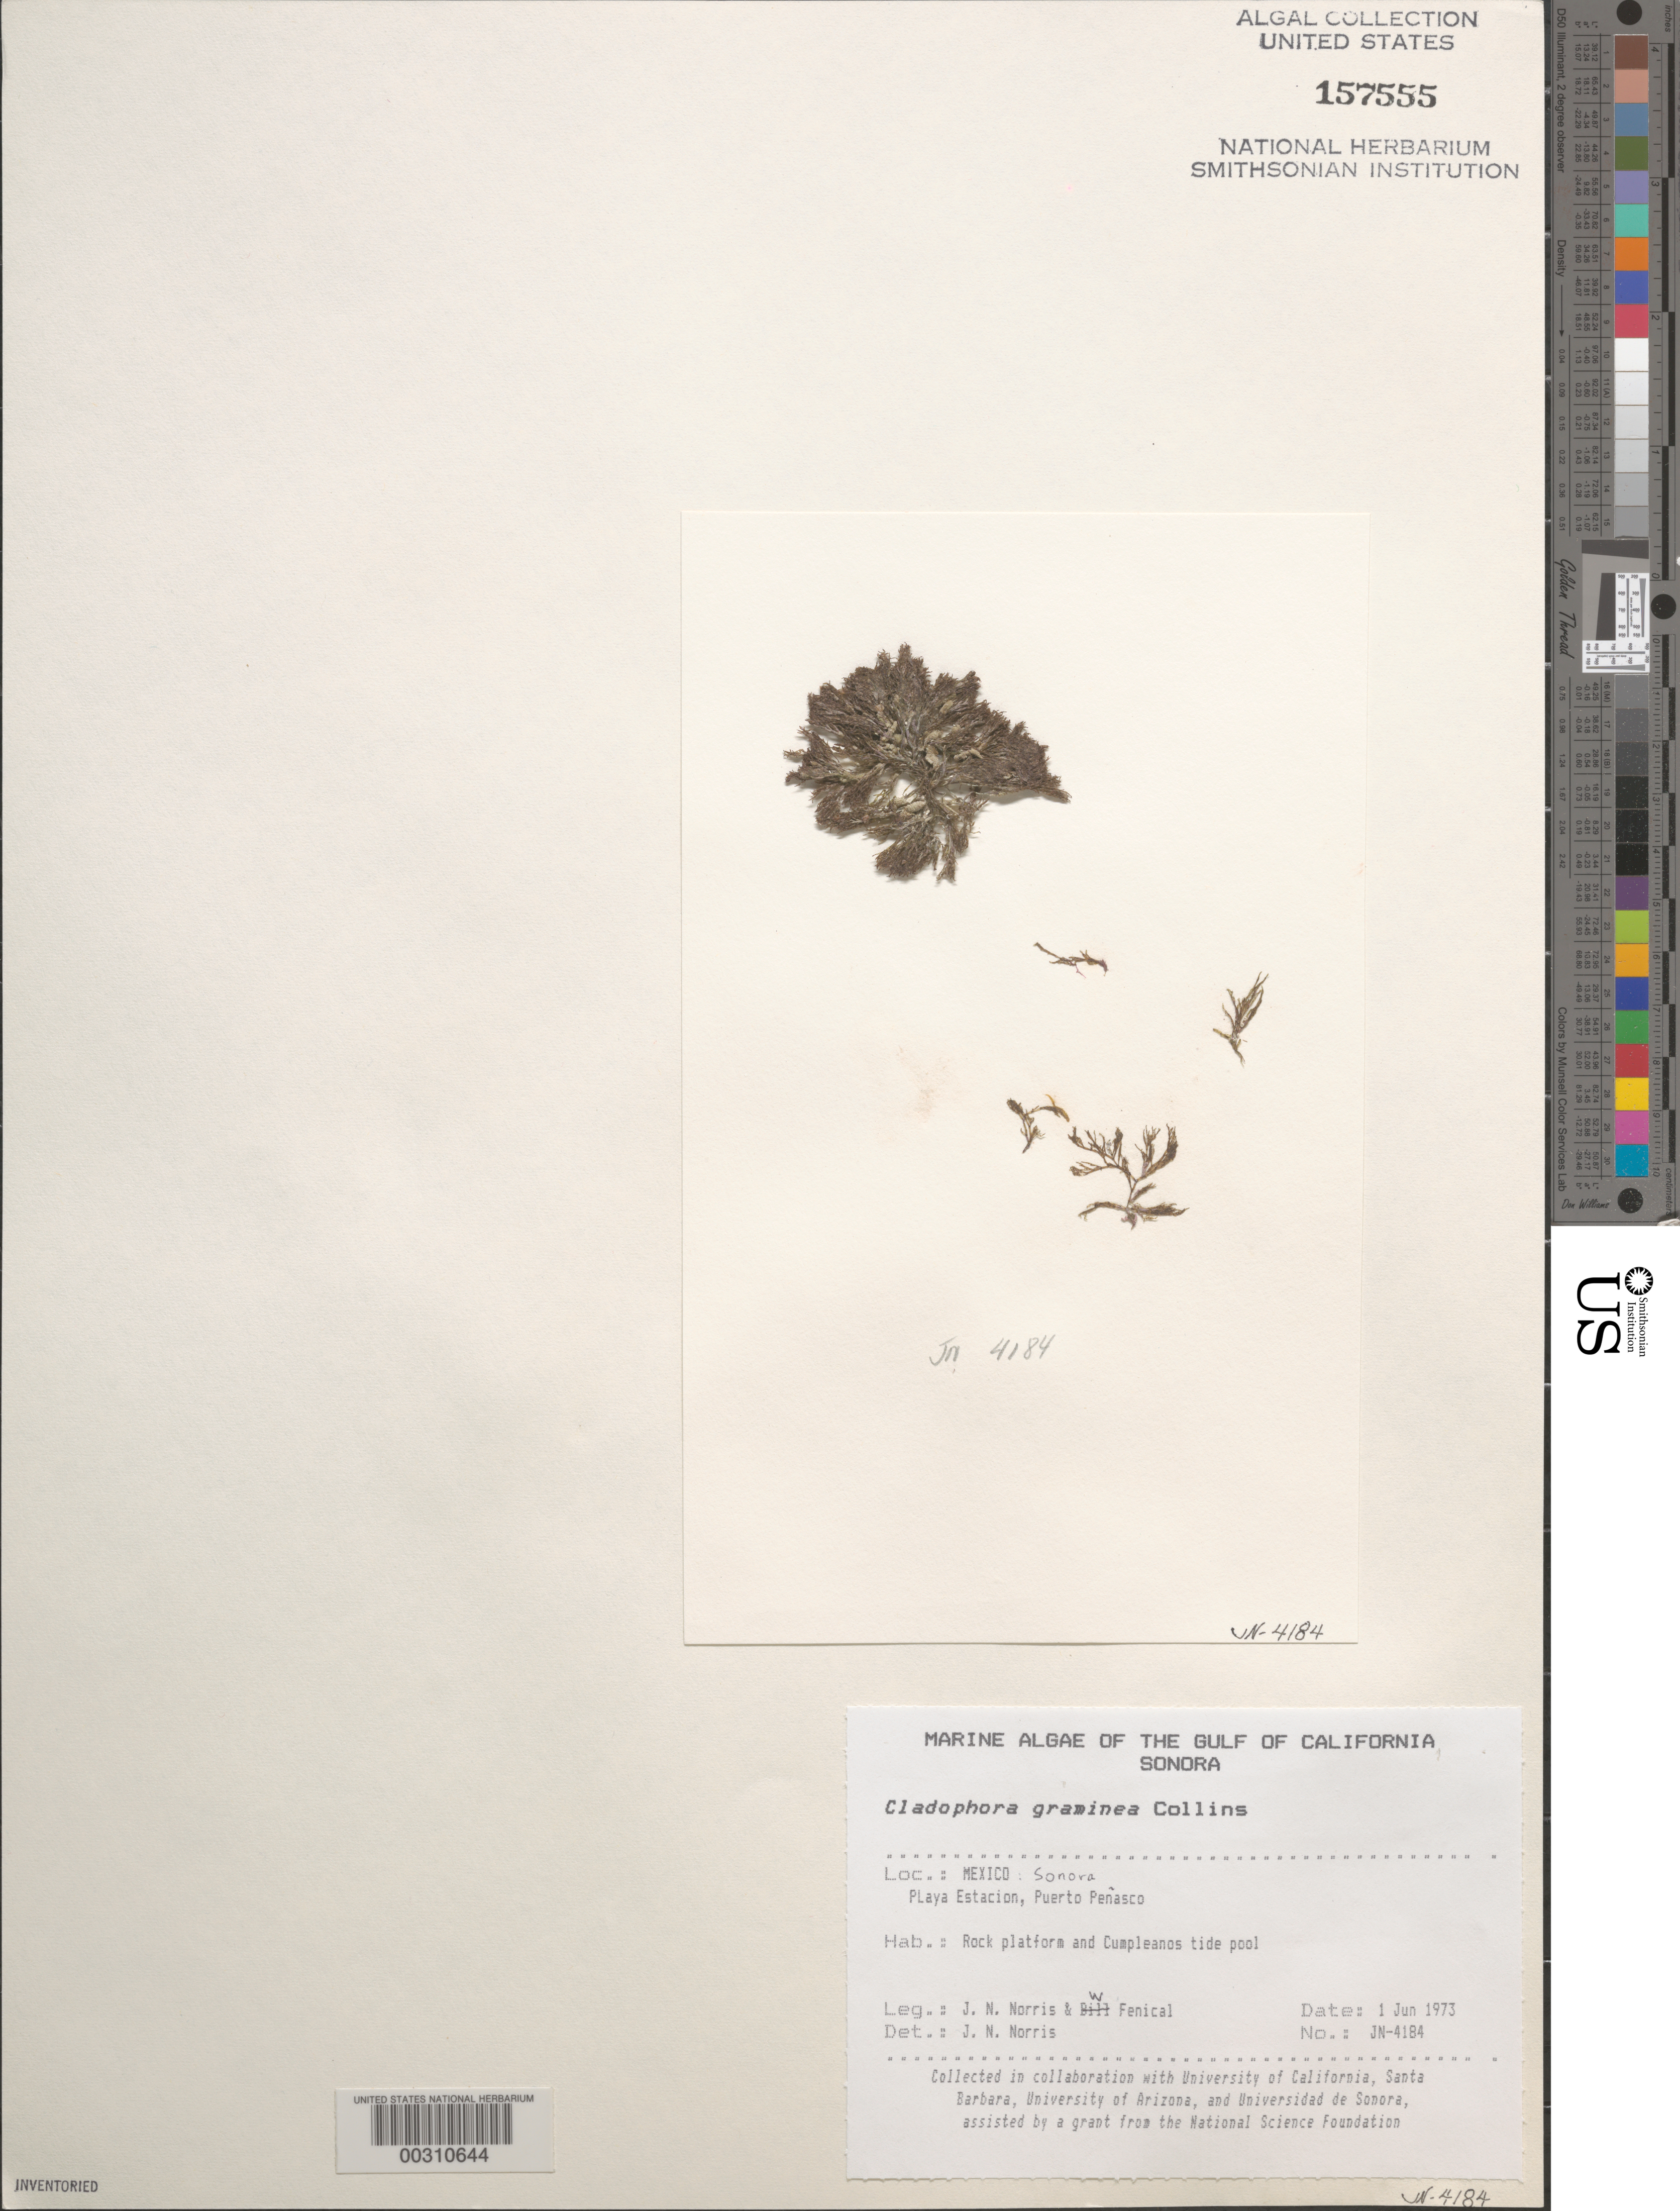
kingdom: Plantae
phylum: Chlorophyta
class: Ulvophyceae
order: Cladophorales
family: Cladophoraceae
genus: Cladophora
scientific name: Cladophora graminea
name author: Collins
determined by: Norris, James N.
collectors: J. N. Norris & W. Fenical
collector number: JN-4184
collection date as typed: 01 Jun 1973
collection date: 1973-06-01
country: Mexico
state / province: Sonora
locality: Playa Estacion, Puerto Penasco, Cumpleanos Tide Pool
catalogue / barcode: US 157555